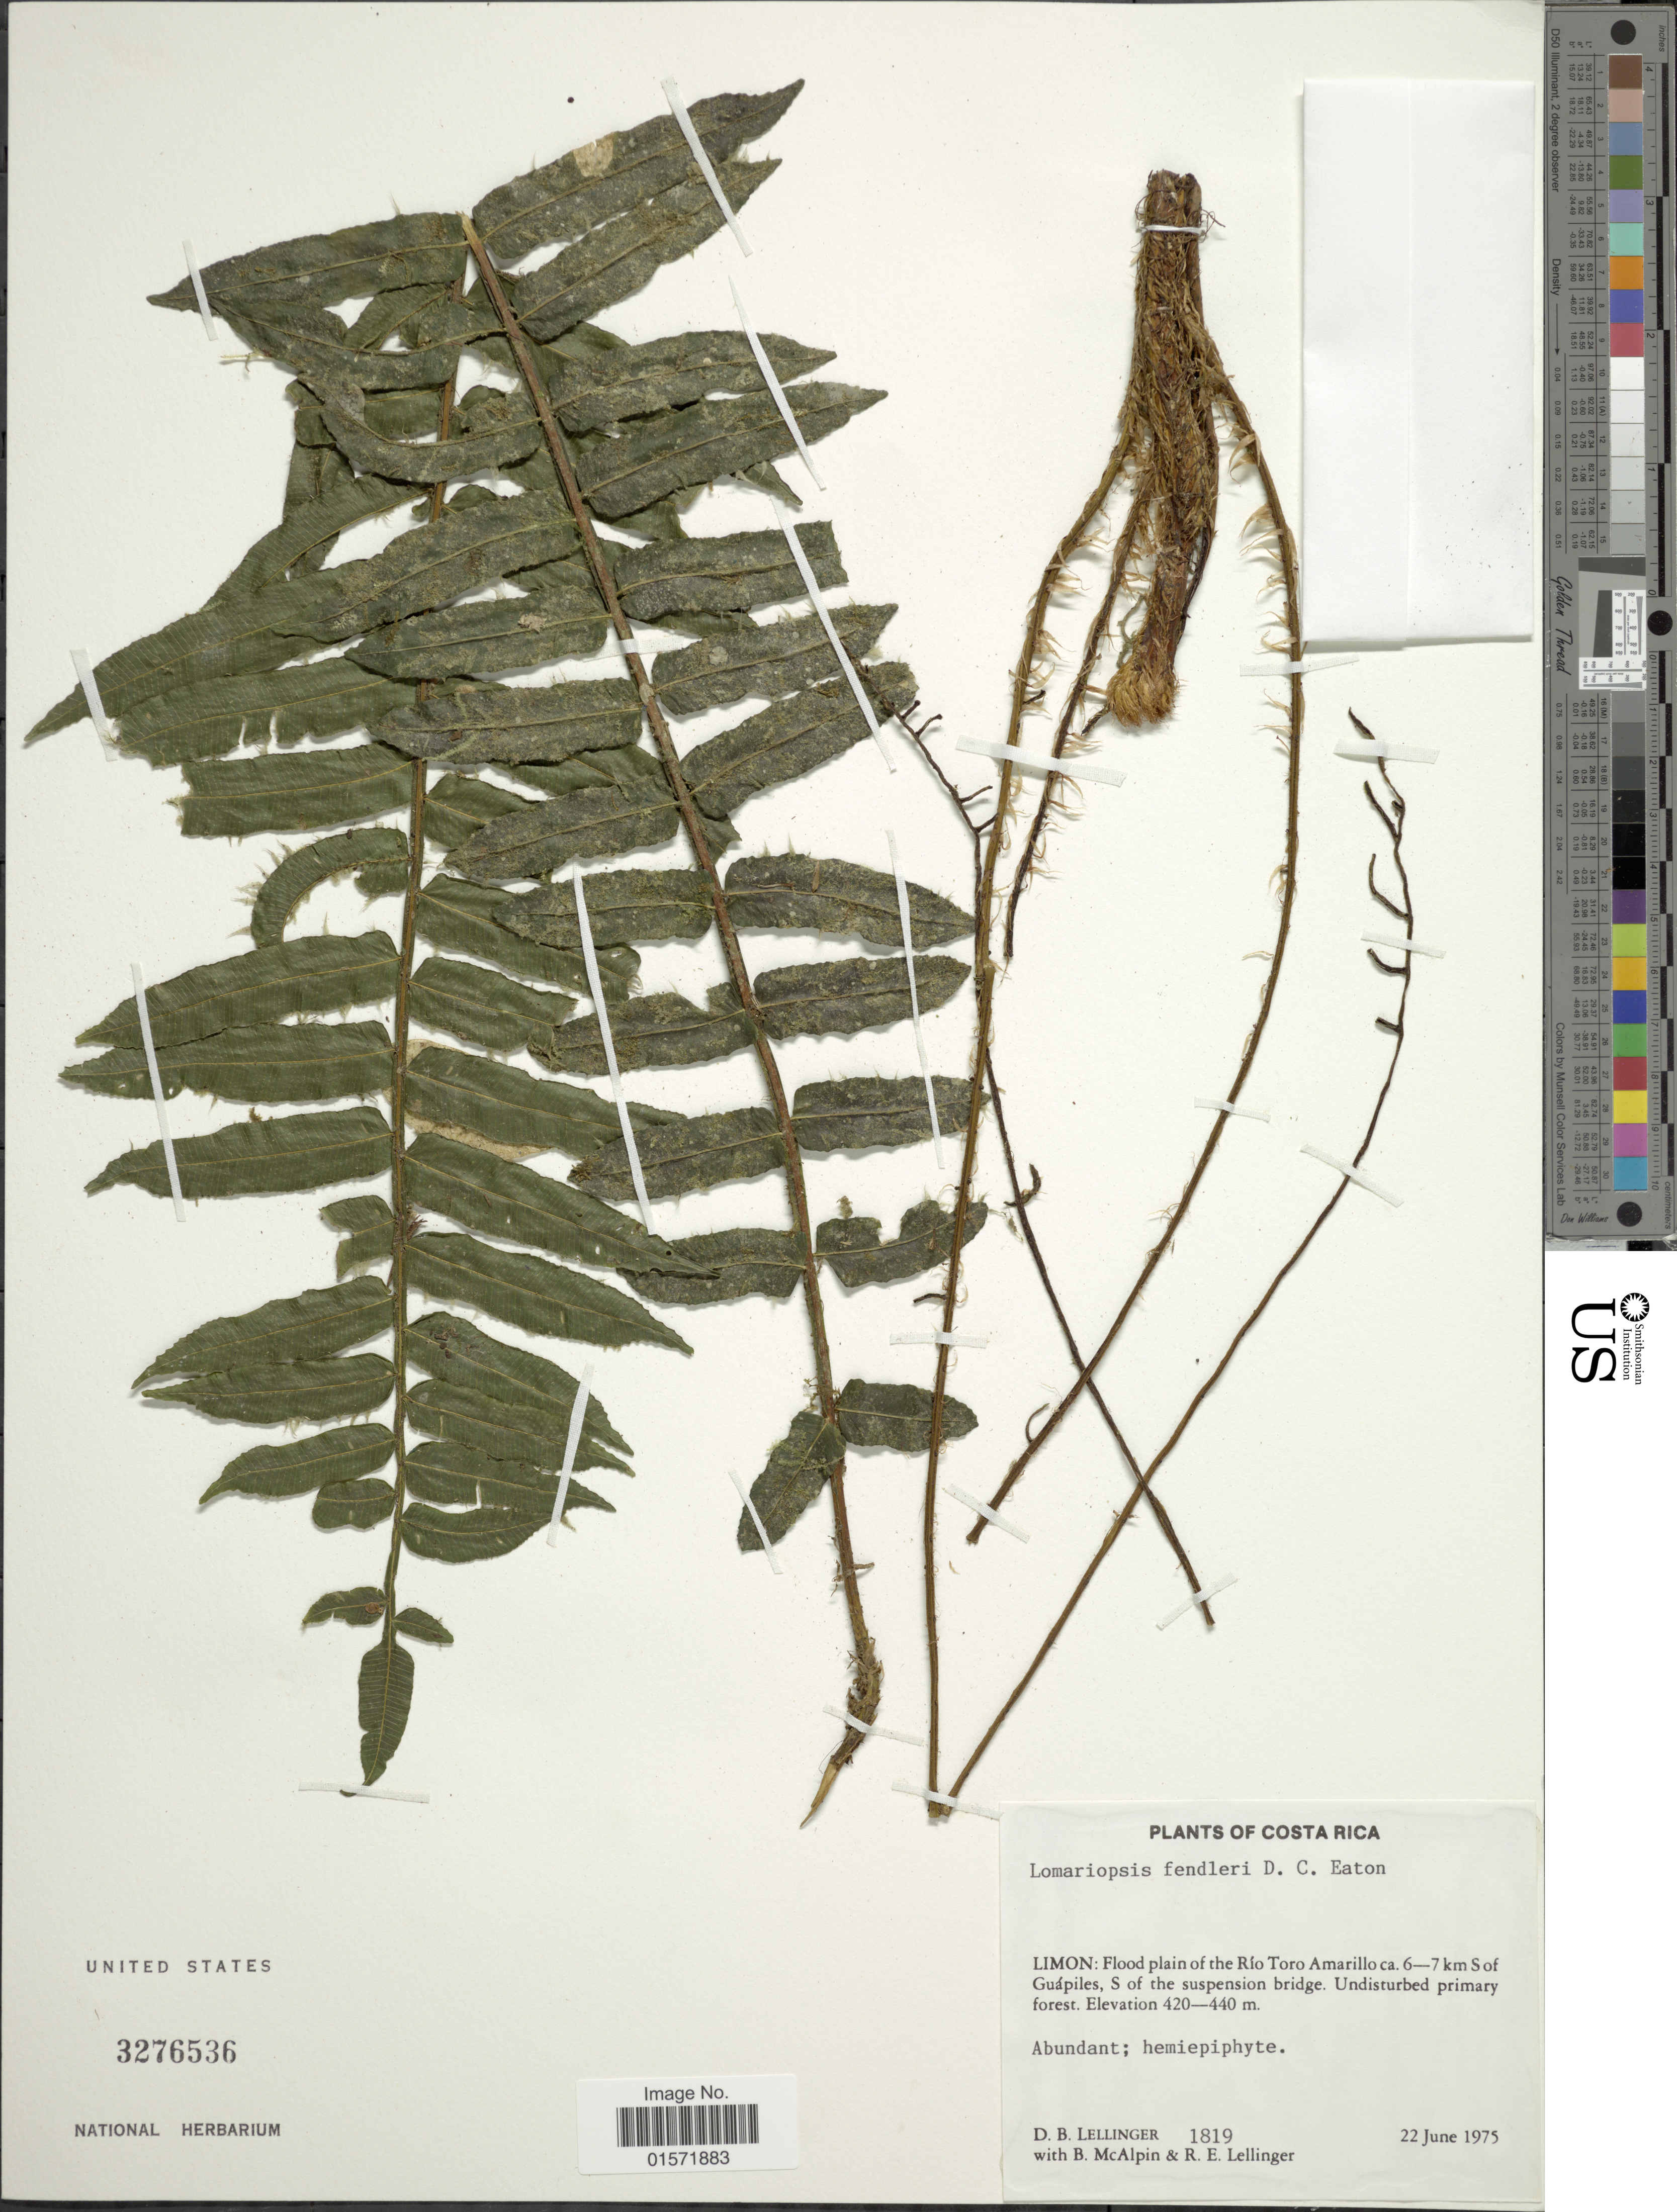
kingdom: Plantae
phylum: Tracheophyta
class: Polypodiopsida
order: Polypodiales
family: Lomariopsidaceae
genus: Lomariopsis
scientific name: Lomariopsis vestita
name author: E. Fourn.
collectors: D. B. Lellinger, B. McAlpin & R. E. Lellinger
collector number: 1819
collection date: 1975-06-22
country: Costa Rica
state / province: Limón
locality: Flood plains of the Río Toro Amarillo ca. 6-7 km S of Guápiles, S of the suspension bridge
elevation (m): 420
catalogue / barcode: US 3276536